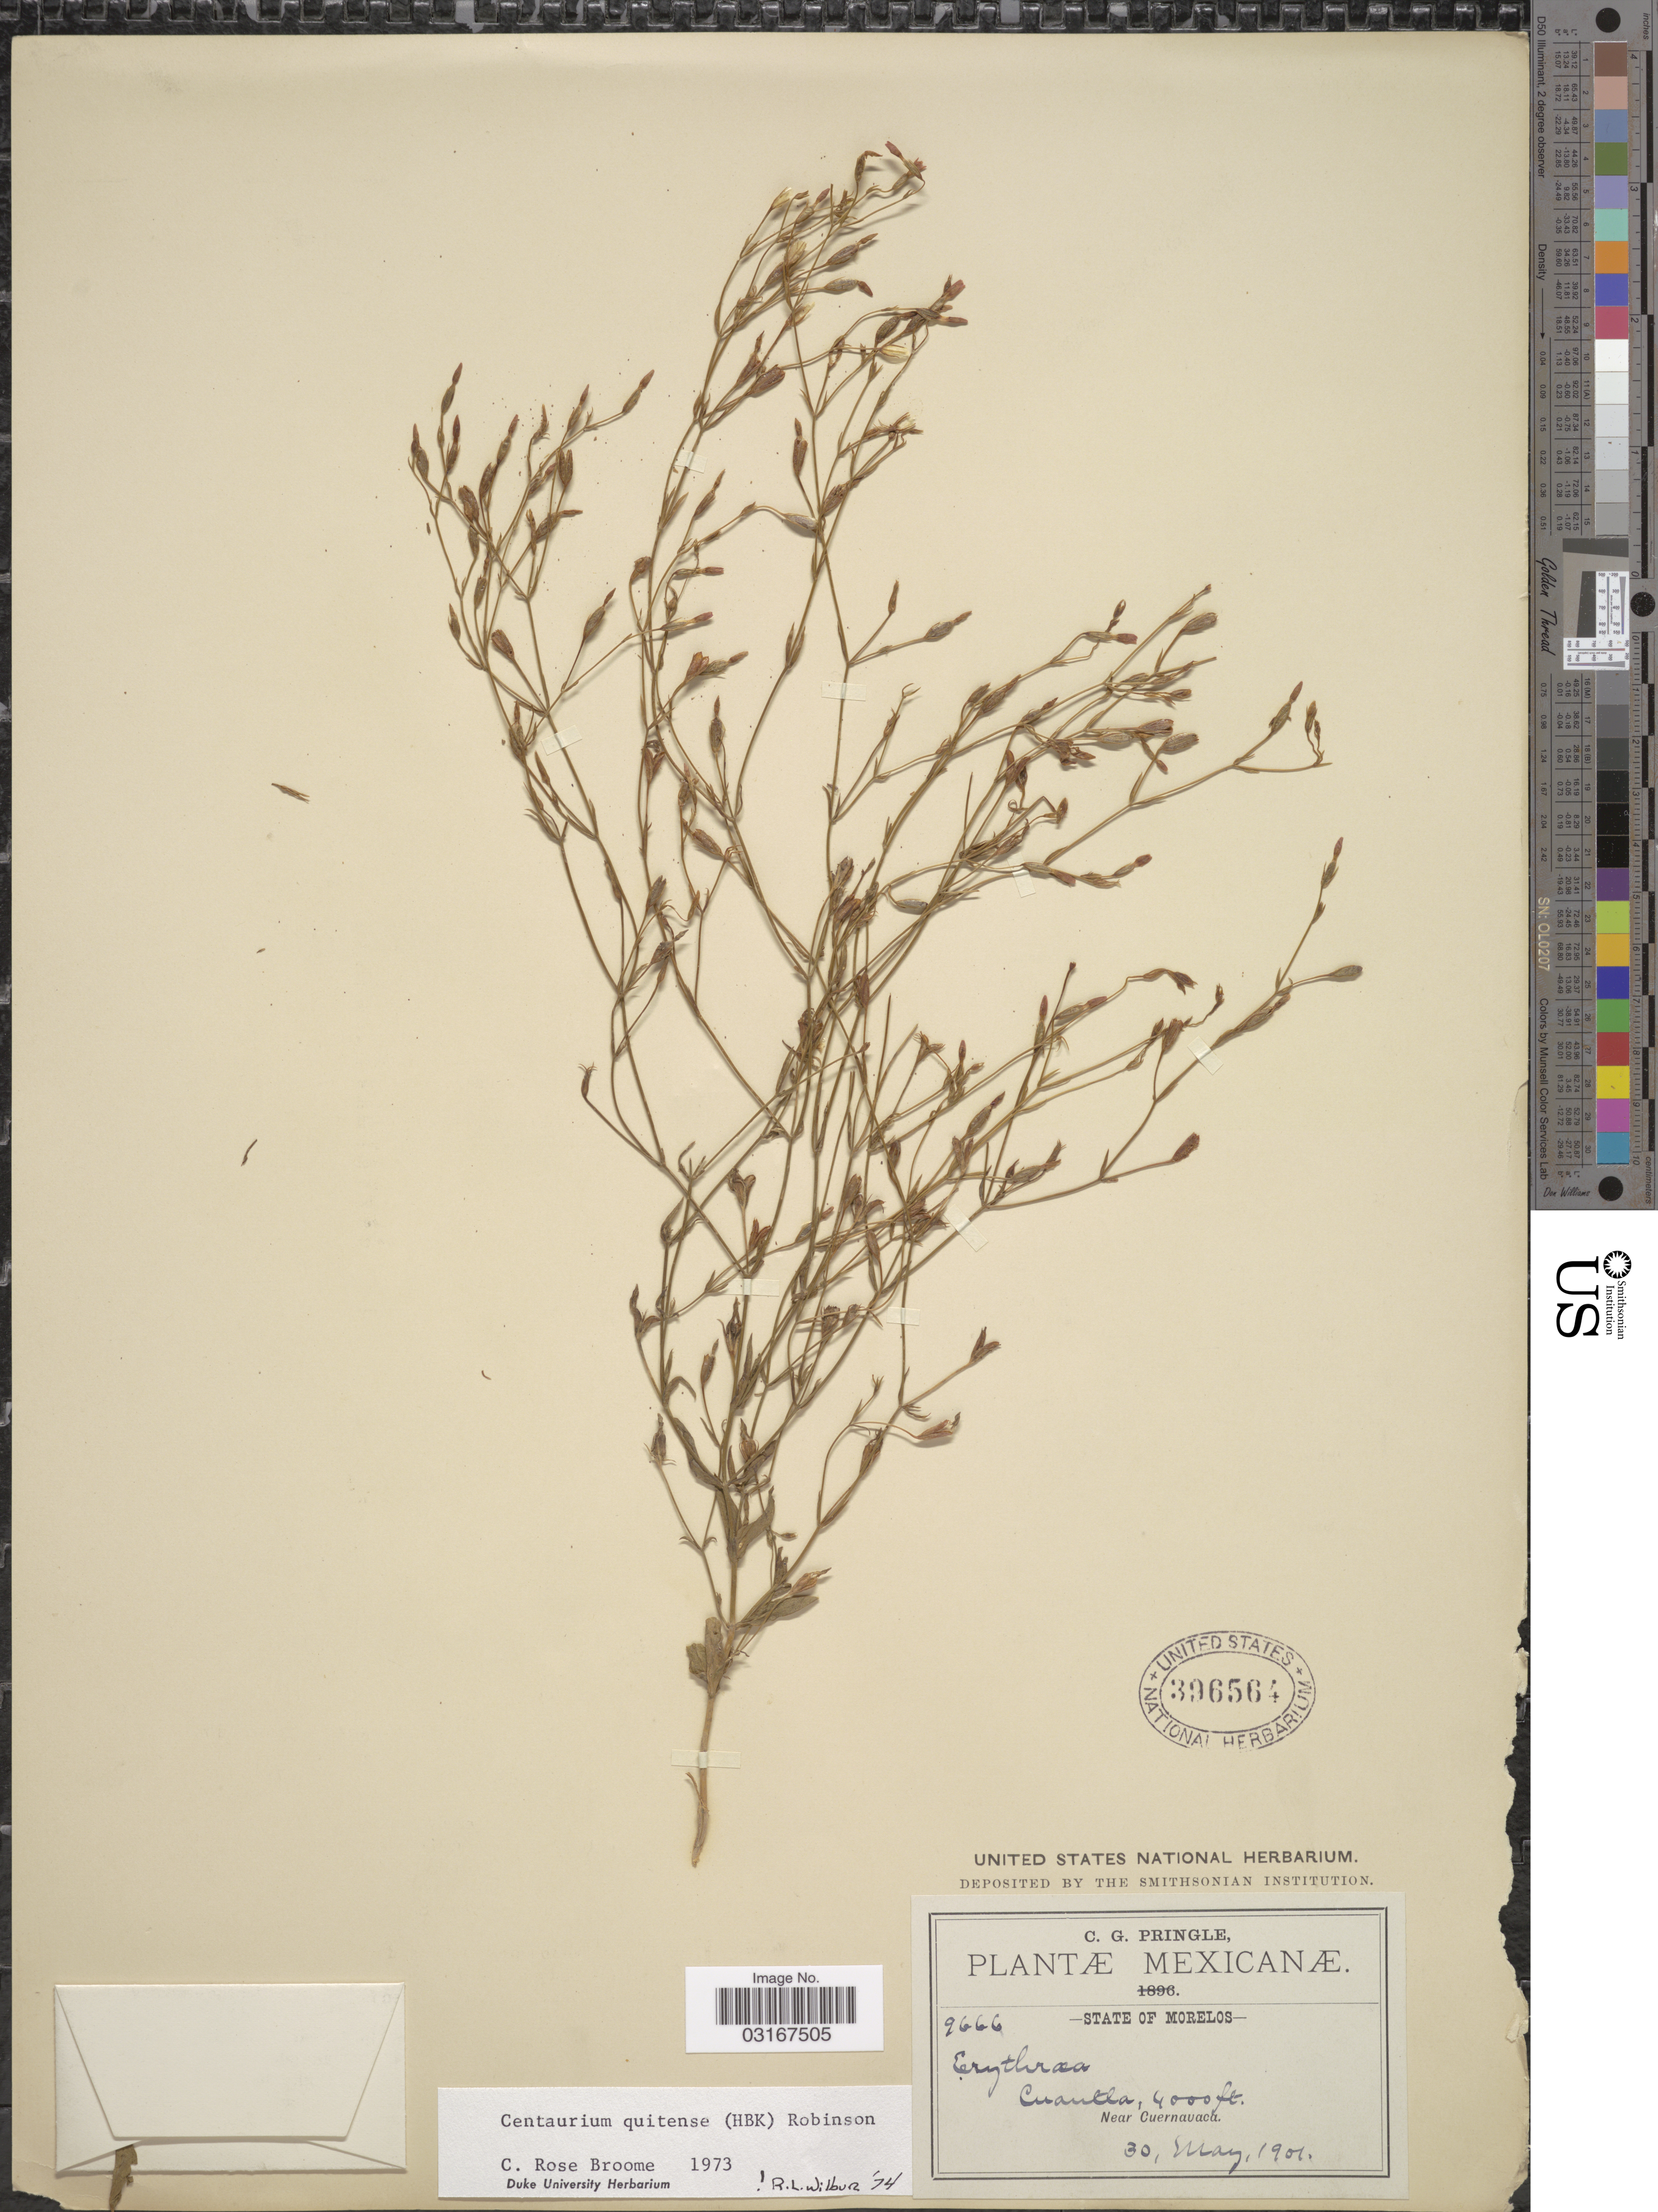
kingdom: Plantae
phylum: Tracheophyta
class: Magnoliopsida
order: Gentianales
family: Gentianaceae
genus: Centaurium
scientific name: Centaurium quitense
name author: (Kunth) B.L. Rob.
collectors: C. G. Pringle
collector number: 9666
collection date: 1901-05-30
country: Mexico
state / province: Morelos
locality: Cuautla. Near Cuernavaca.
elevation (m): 1219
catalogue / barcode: US 396564